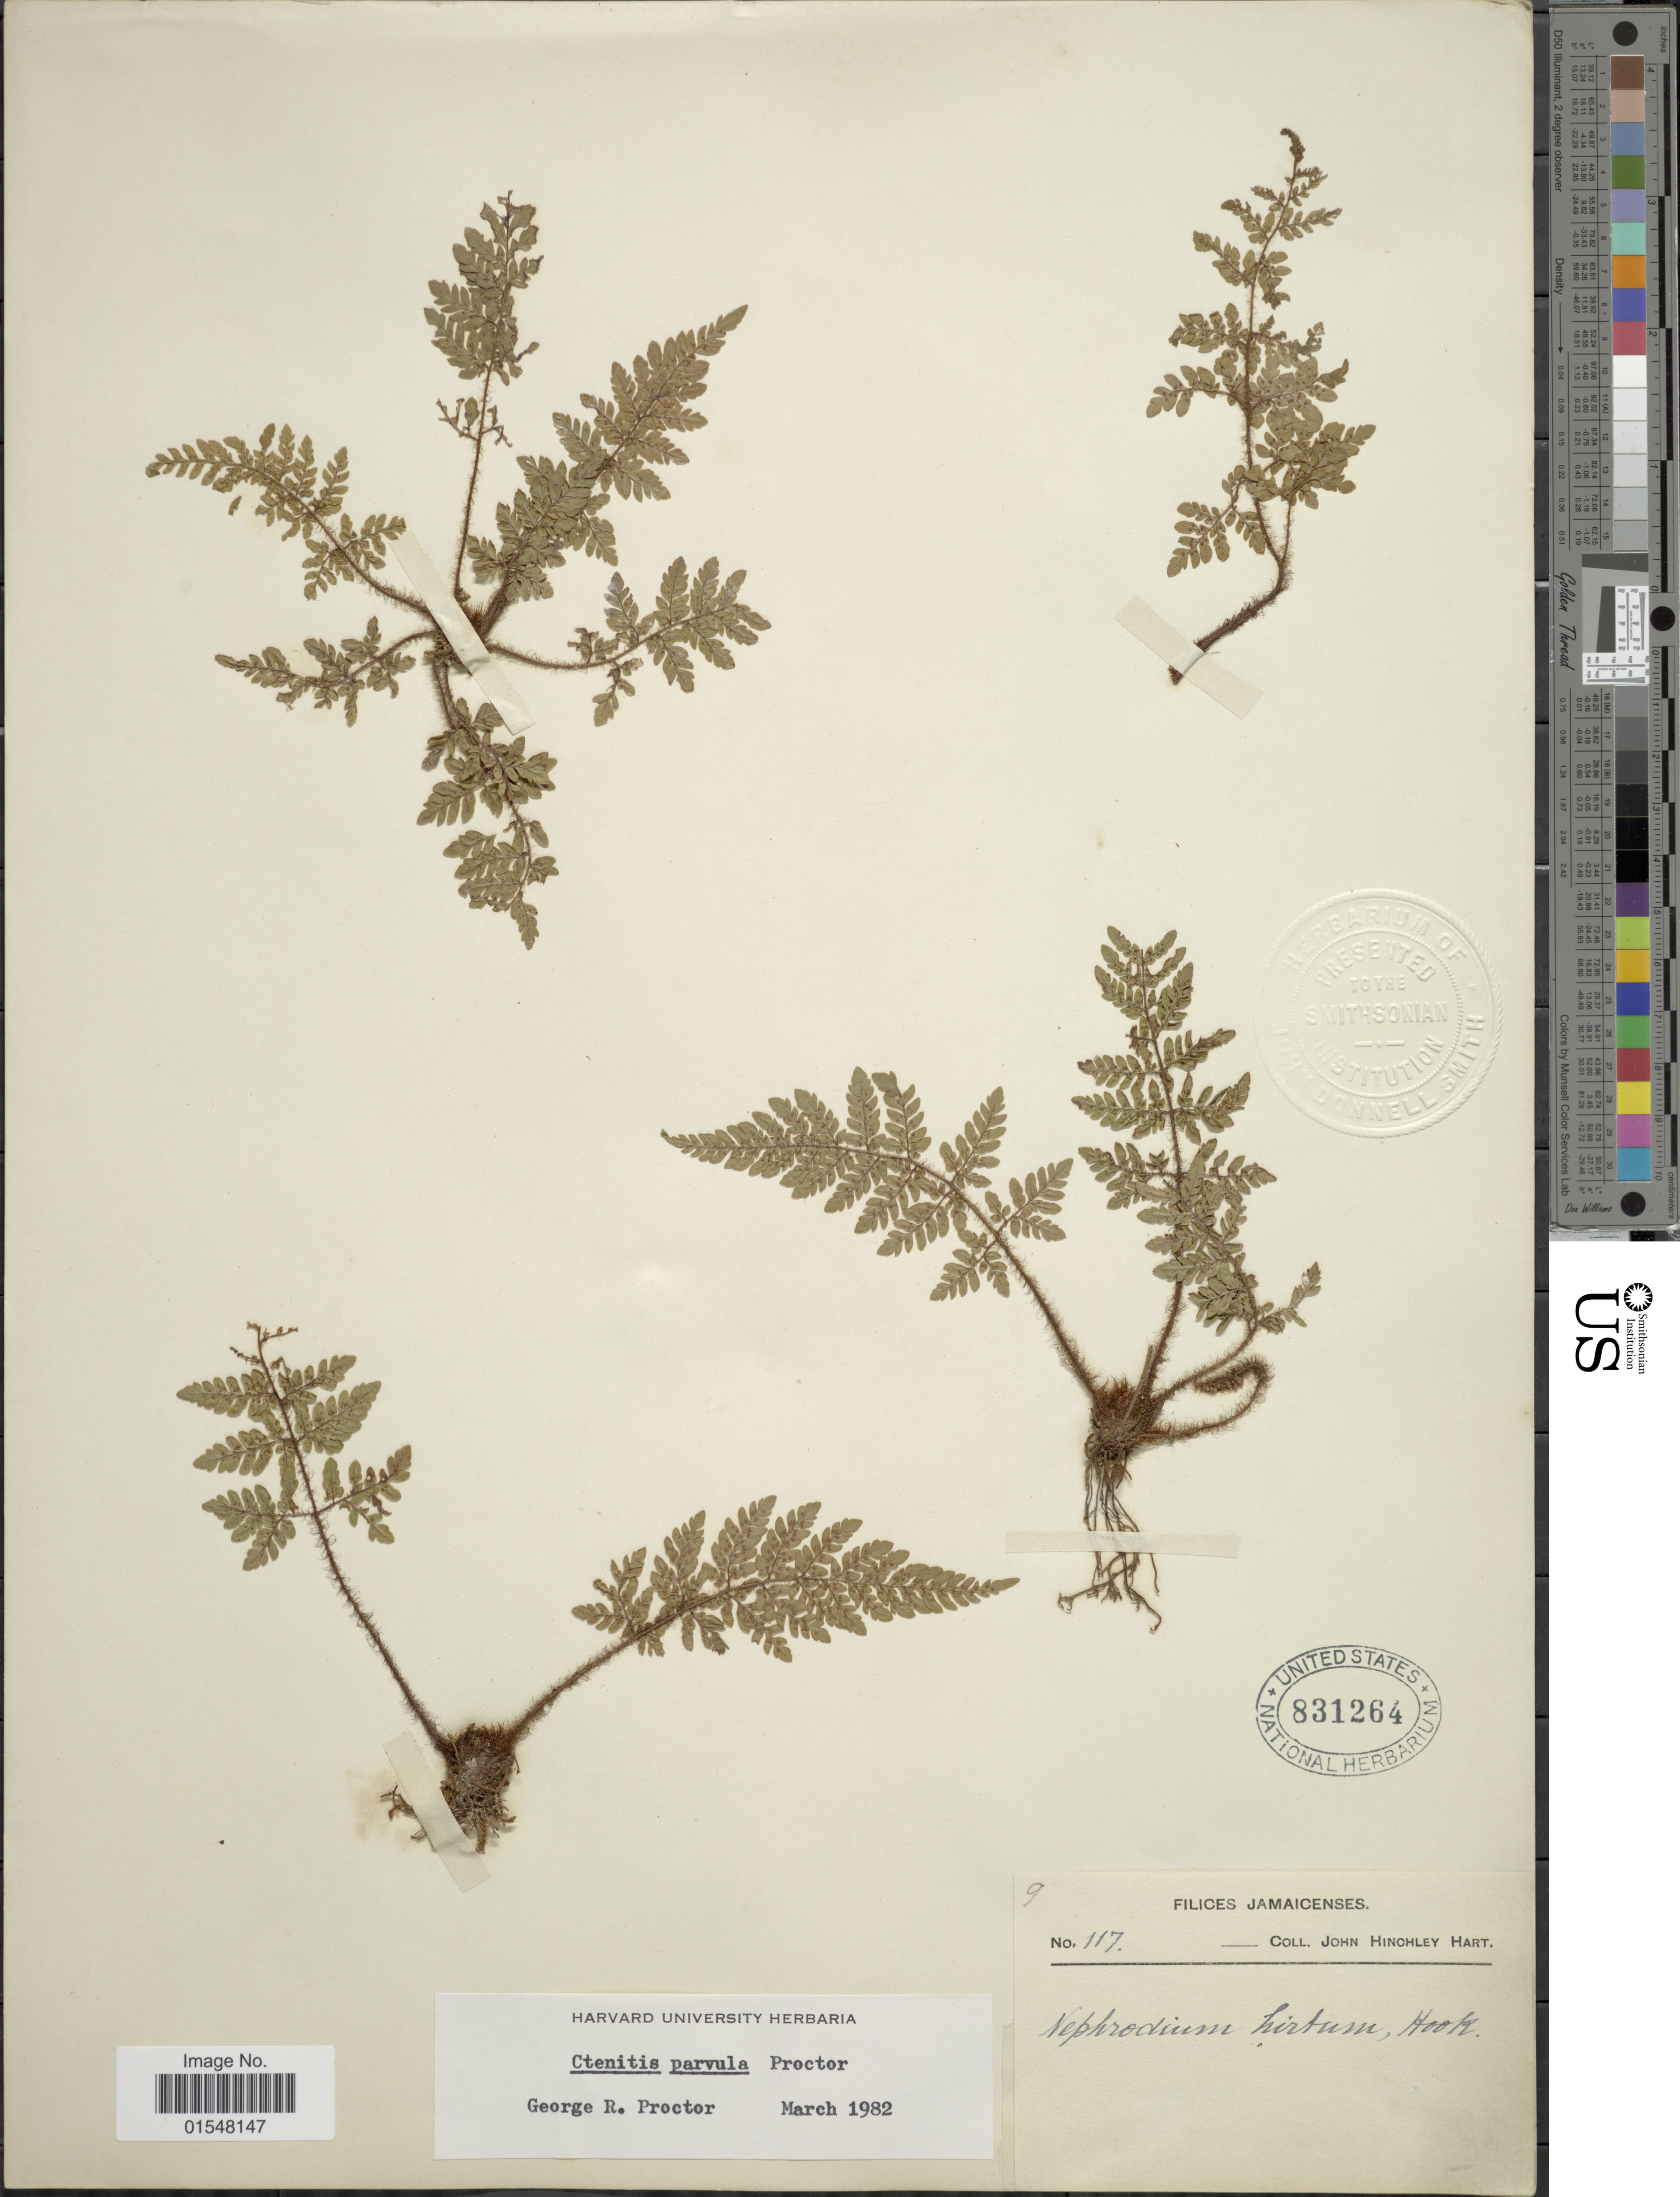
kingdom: Plantae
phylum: Tracheophyta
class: Polypodiopsida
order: Polypodiales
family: Dryopteridaceae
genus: Ctenitis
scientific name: Ctenitis parvula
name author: Proctor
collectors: J. H. Hart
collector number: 117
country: Jamaica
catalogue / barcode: US 831264